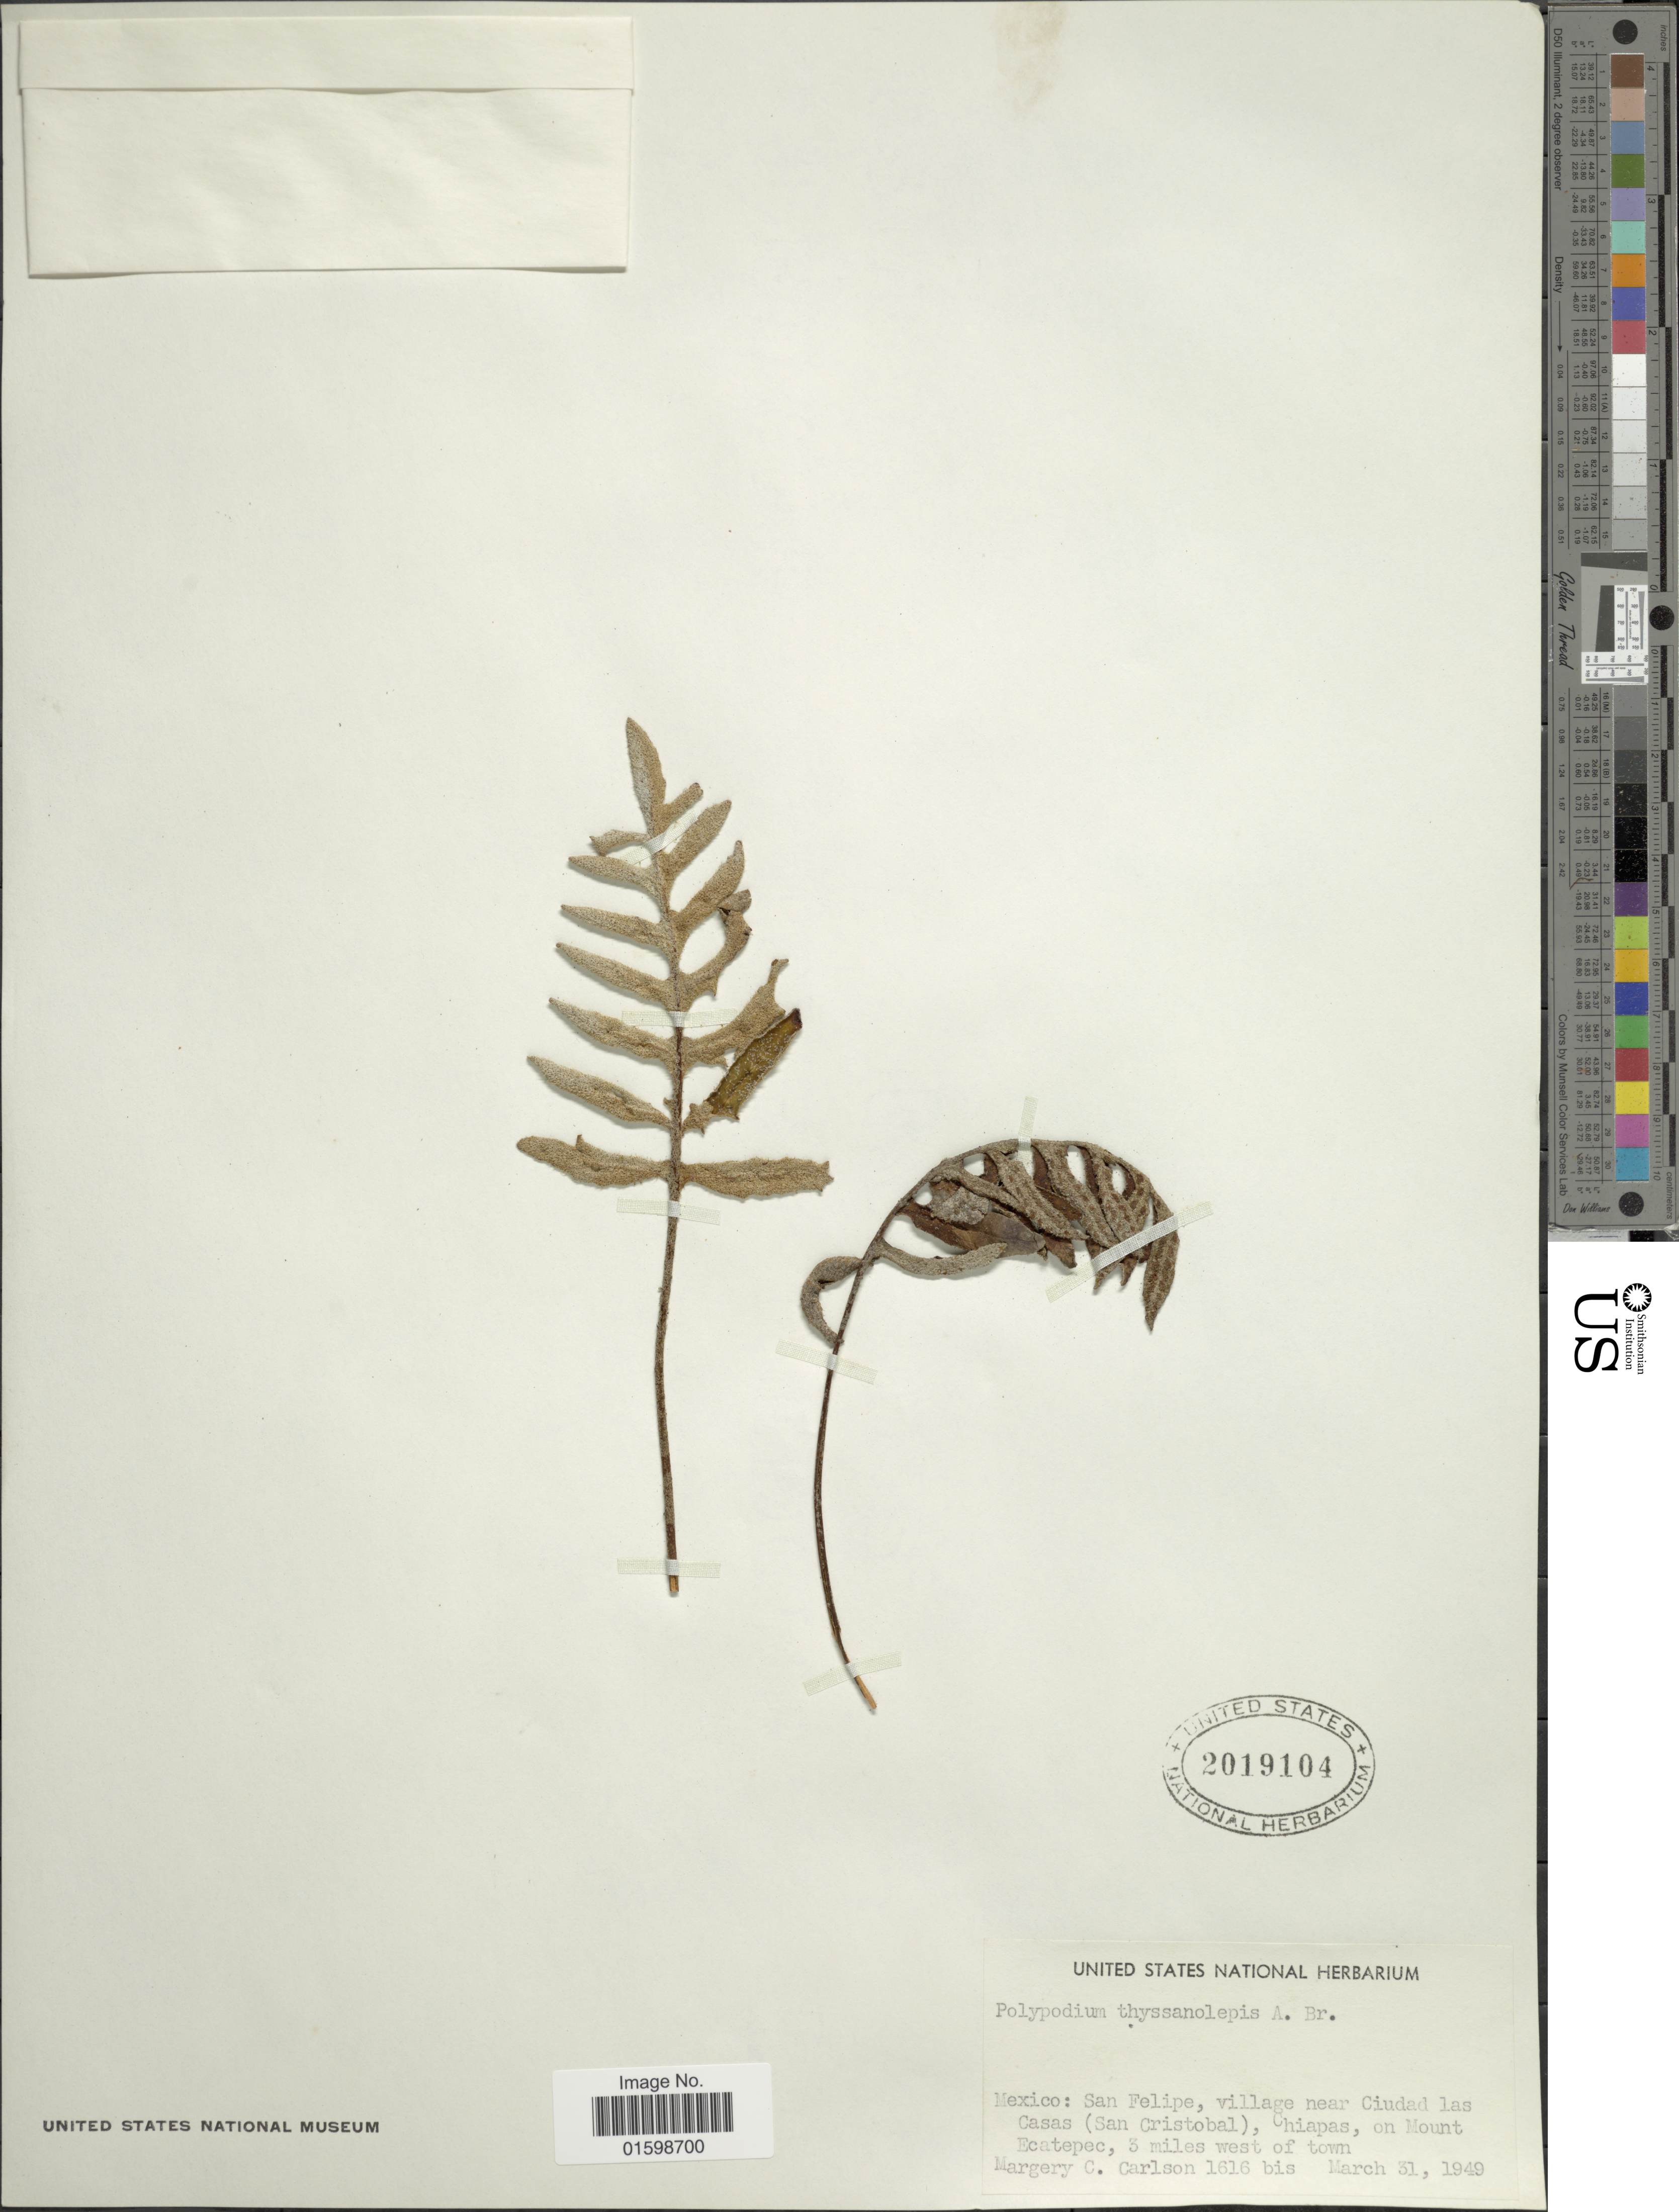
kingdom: Plantae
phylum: Tracheophyta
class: Polypodiopsida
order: Polypodiales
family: Polypodiaceae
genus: Pleopeltis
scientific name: Pleopeltis thyssanolepis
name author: (A. Braun ex Klotzsch) E.G. Andrews & Windham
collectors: M. C. Carlson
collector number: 1616bis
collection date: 1949-03-31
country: Mexico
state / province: Chiapas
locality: San Felipe, village near Ciudad Las Casas (San Cristobal), on Mount Ectapec, 3 miles west of town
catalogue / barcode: US 2019104